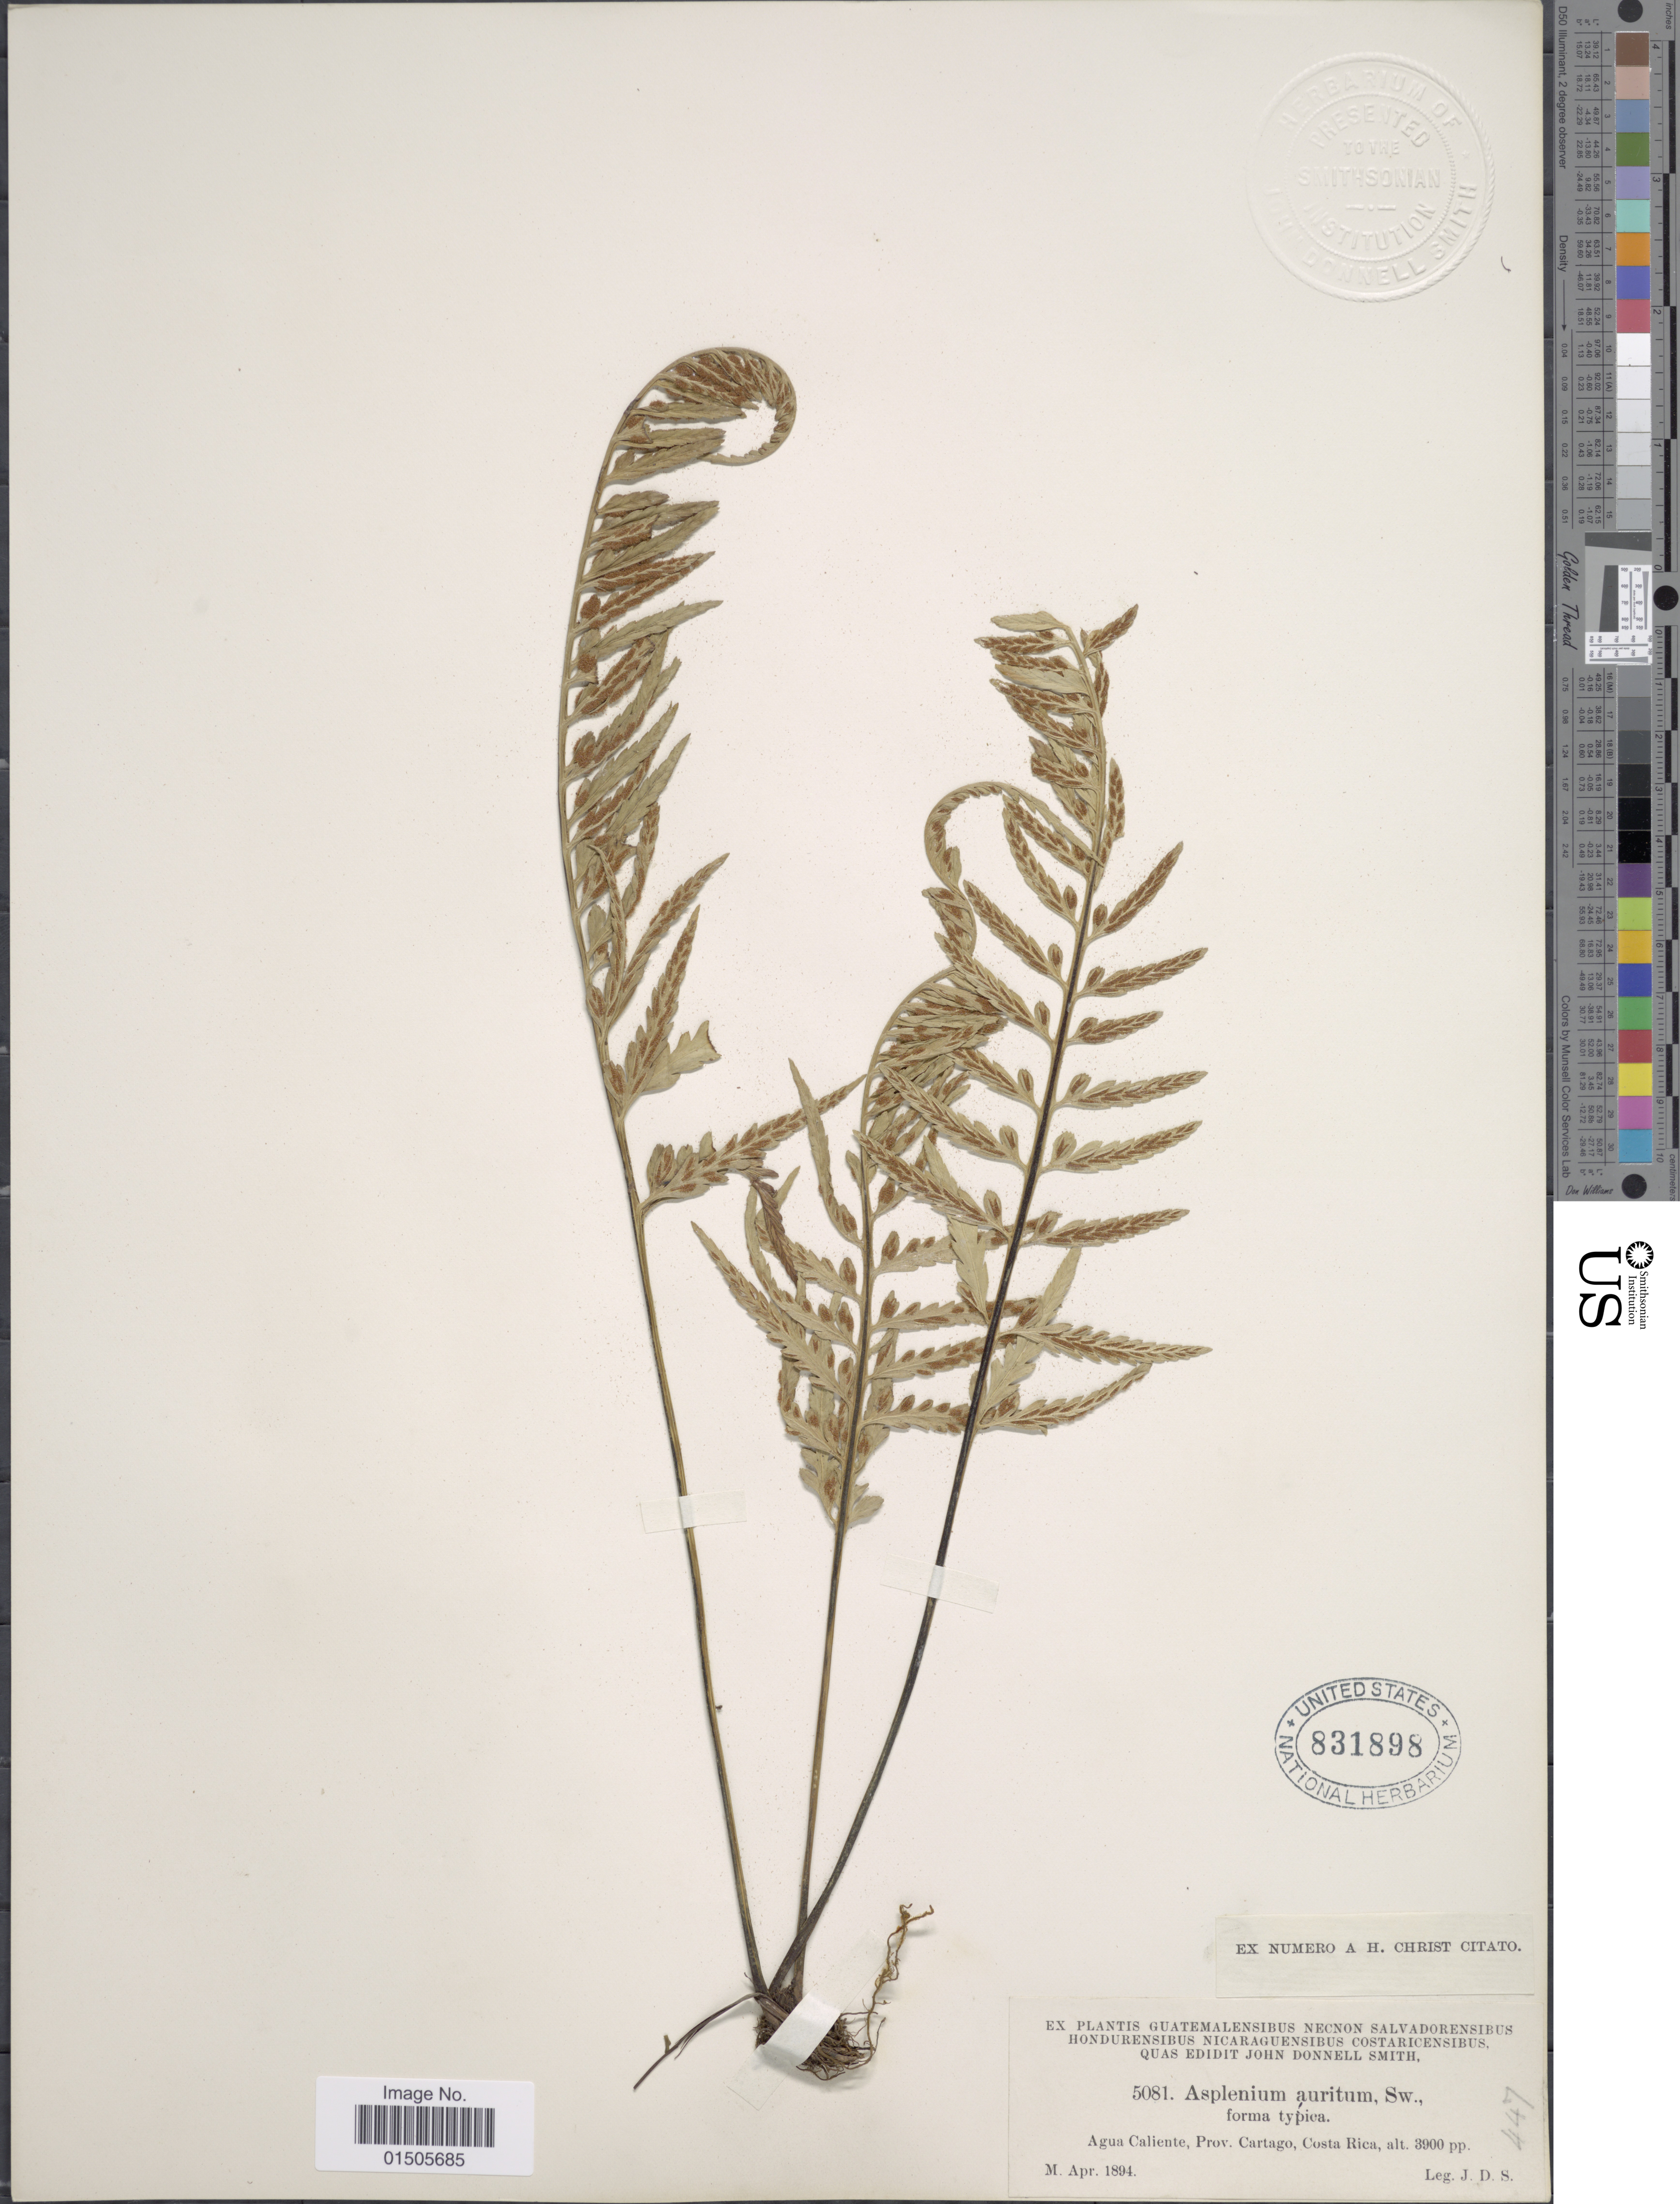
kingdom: Plantae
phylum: Tracheophyta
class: Polypodiopsida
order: Polypodiales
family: Aspleniaceae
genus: Asplenium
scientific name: Asplenium auritum var. intermedium ined.?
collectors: J. Donnell Smith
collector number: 5081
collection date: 1894-04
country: Costa Rica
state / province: Cartago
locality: Agua Caliente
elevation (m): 1189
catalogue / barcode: US 831898